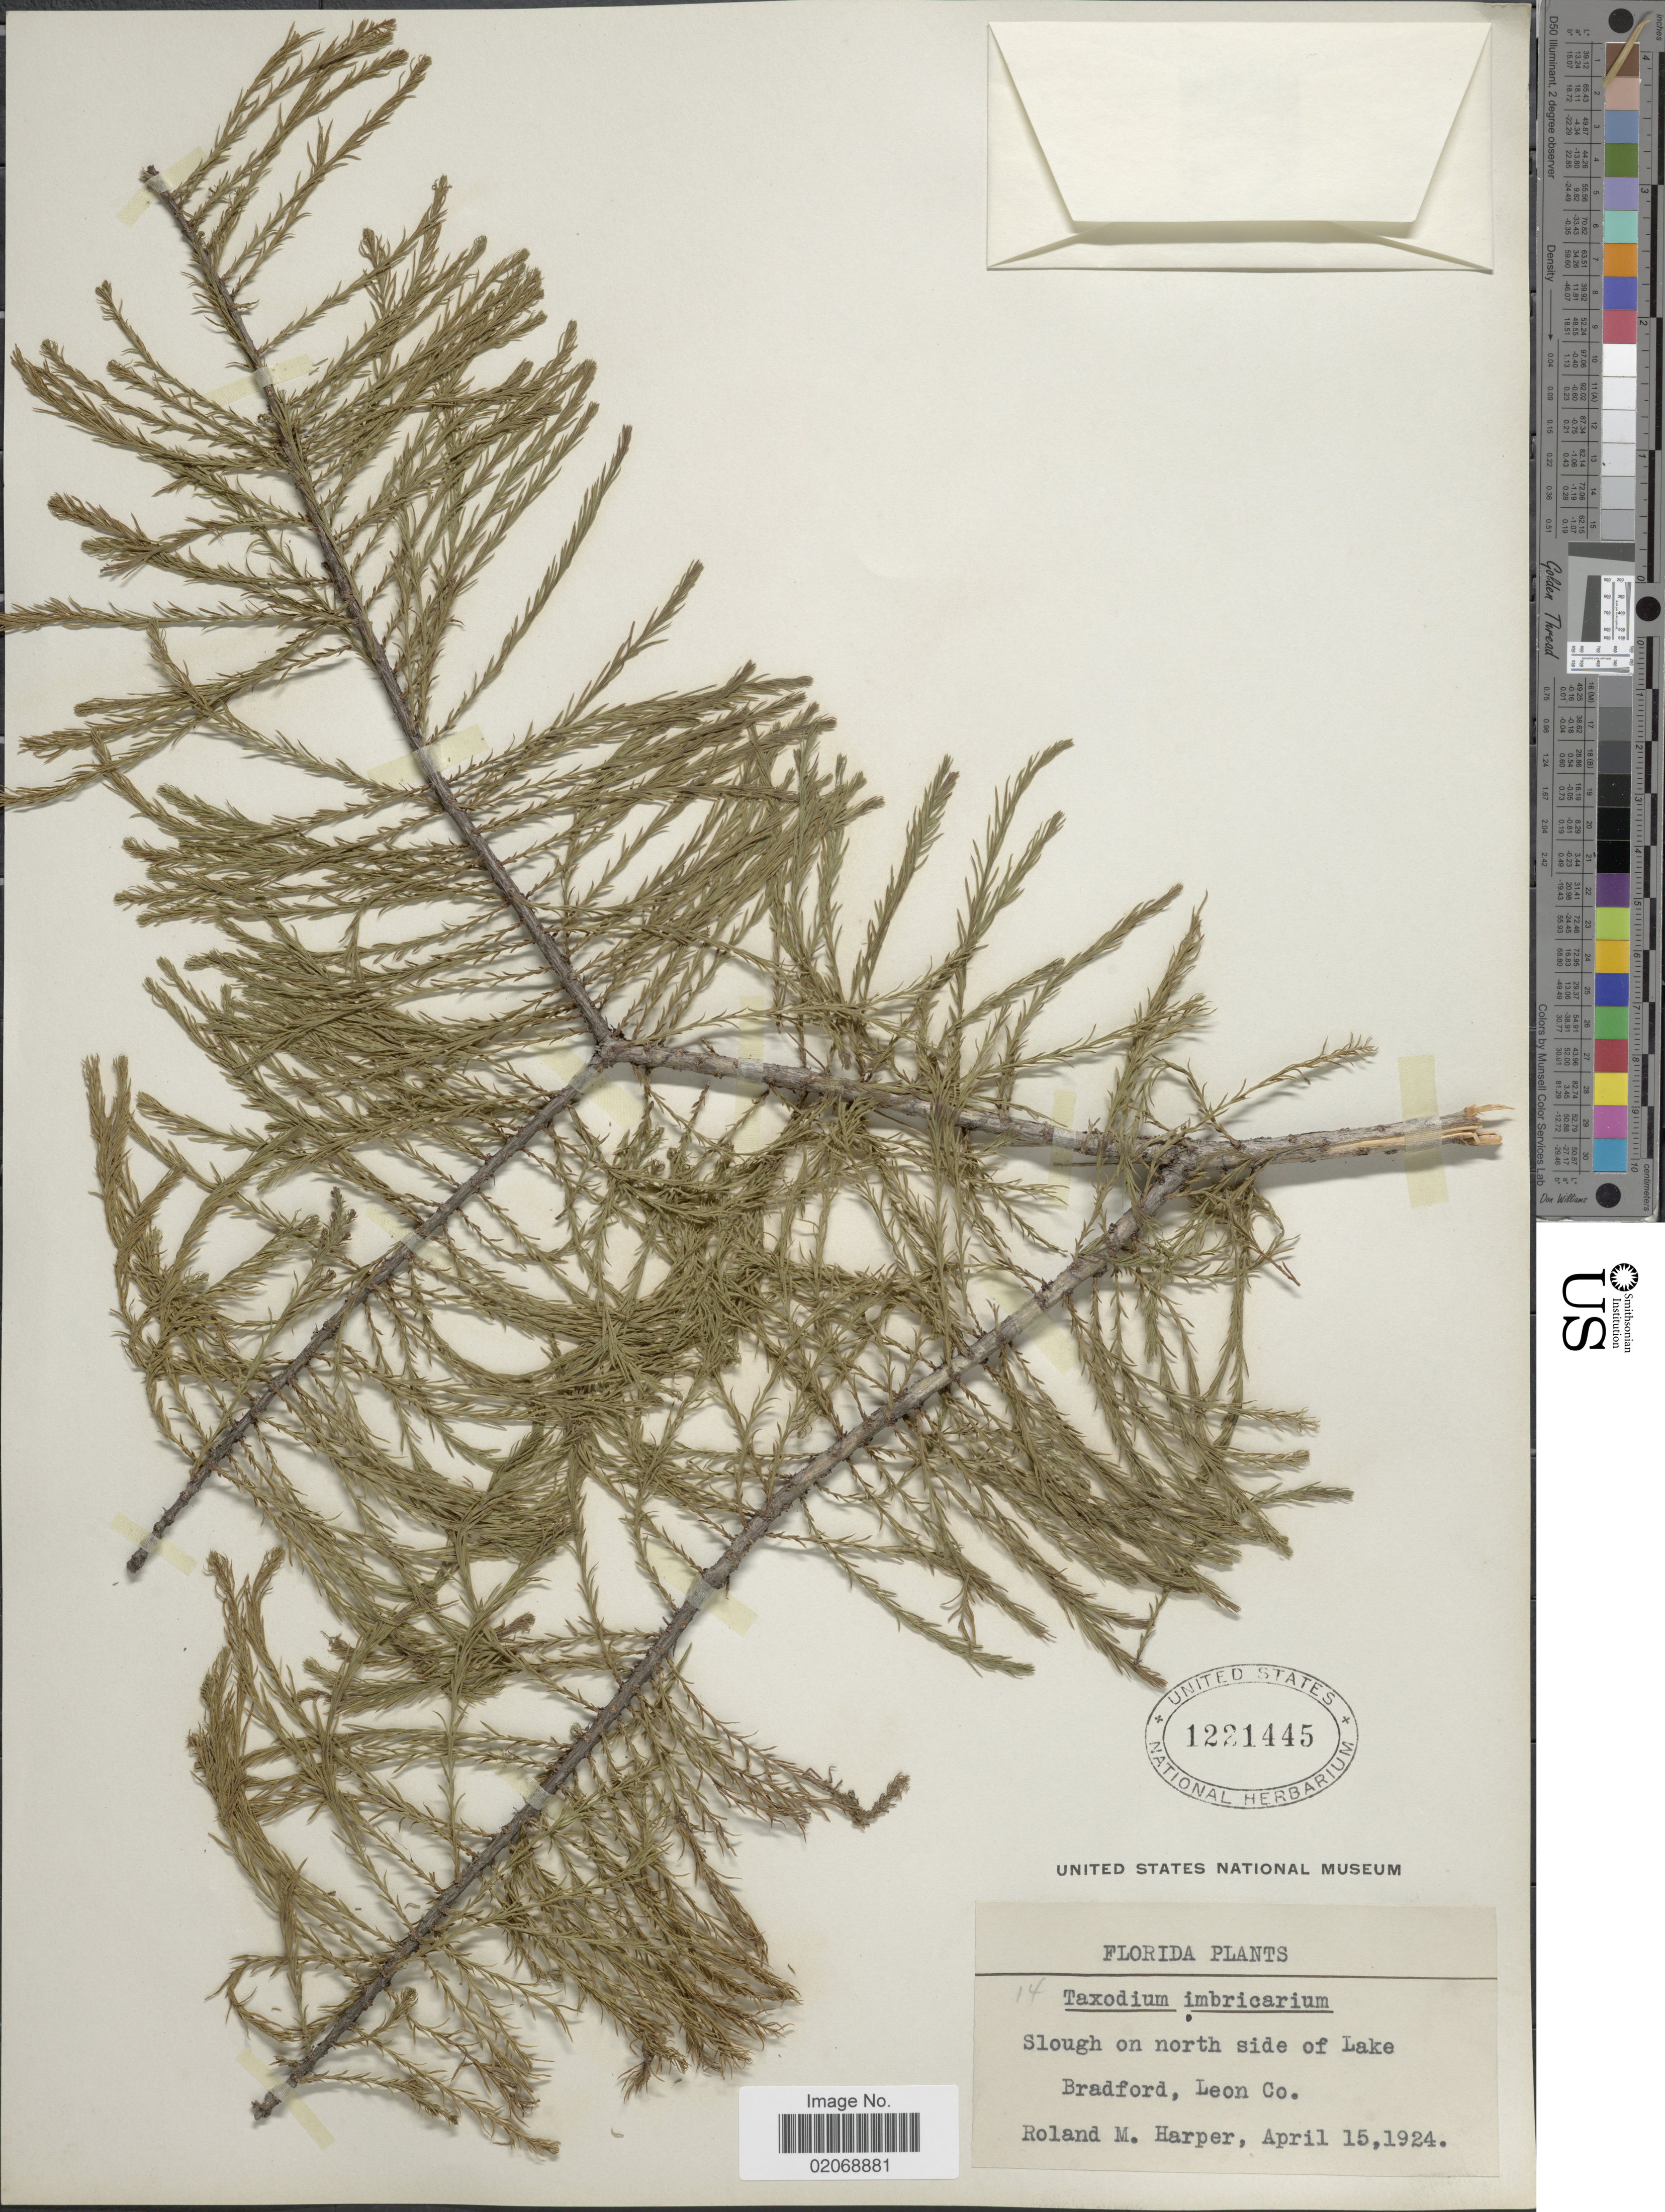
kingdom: Plantae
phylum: Tracheophyta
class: Pinopsida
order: Pinales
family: Cupressaceae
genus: Taxodium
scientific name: Taxodium ascendens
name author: Brongn.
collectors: R. M. Harper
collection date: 1924-04-15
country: United States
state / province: Florida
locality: Slough on north side of Lake Bradford, Leon Co.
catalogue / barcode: US 1221445